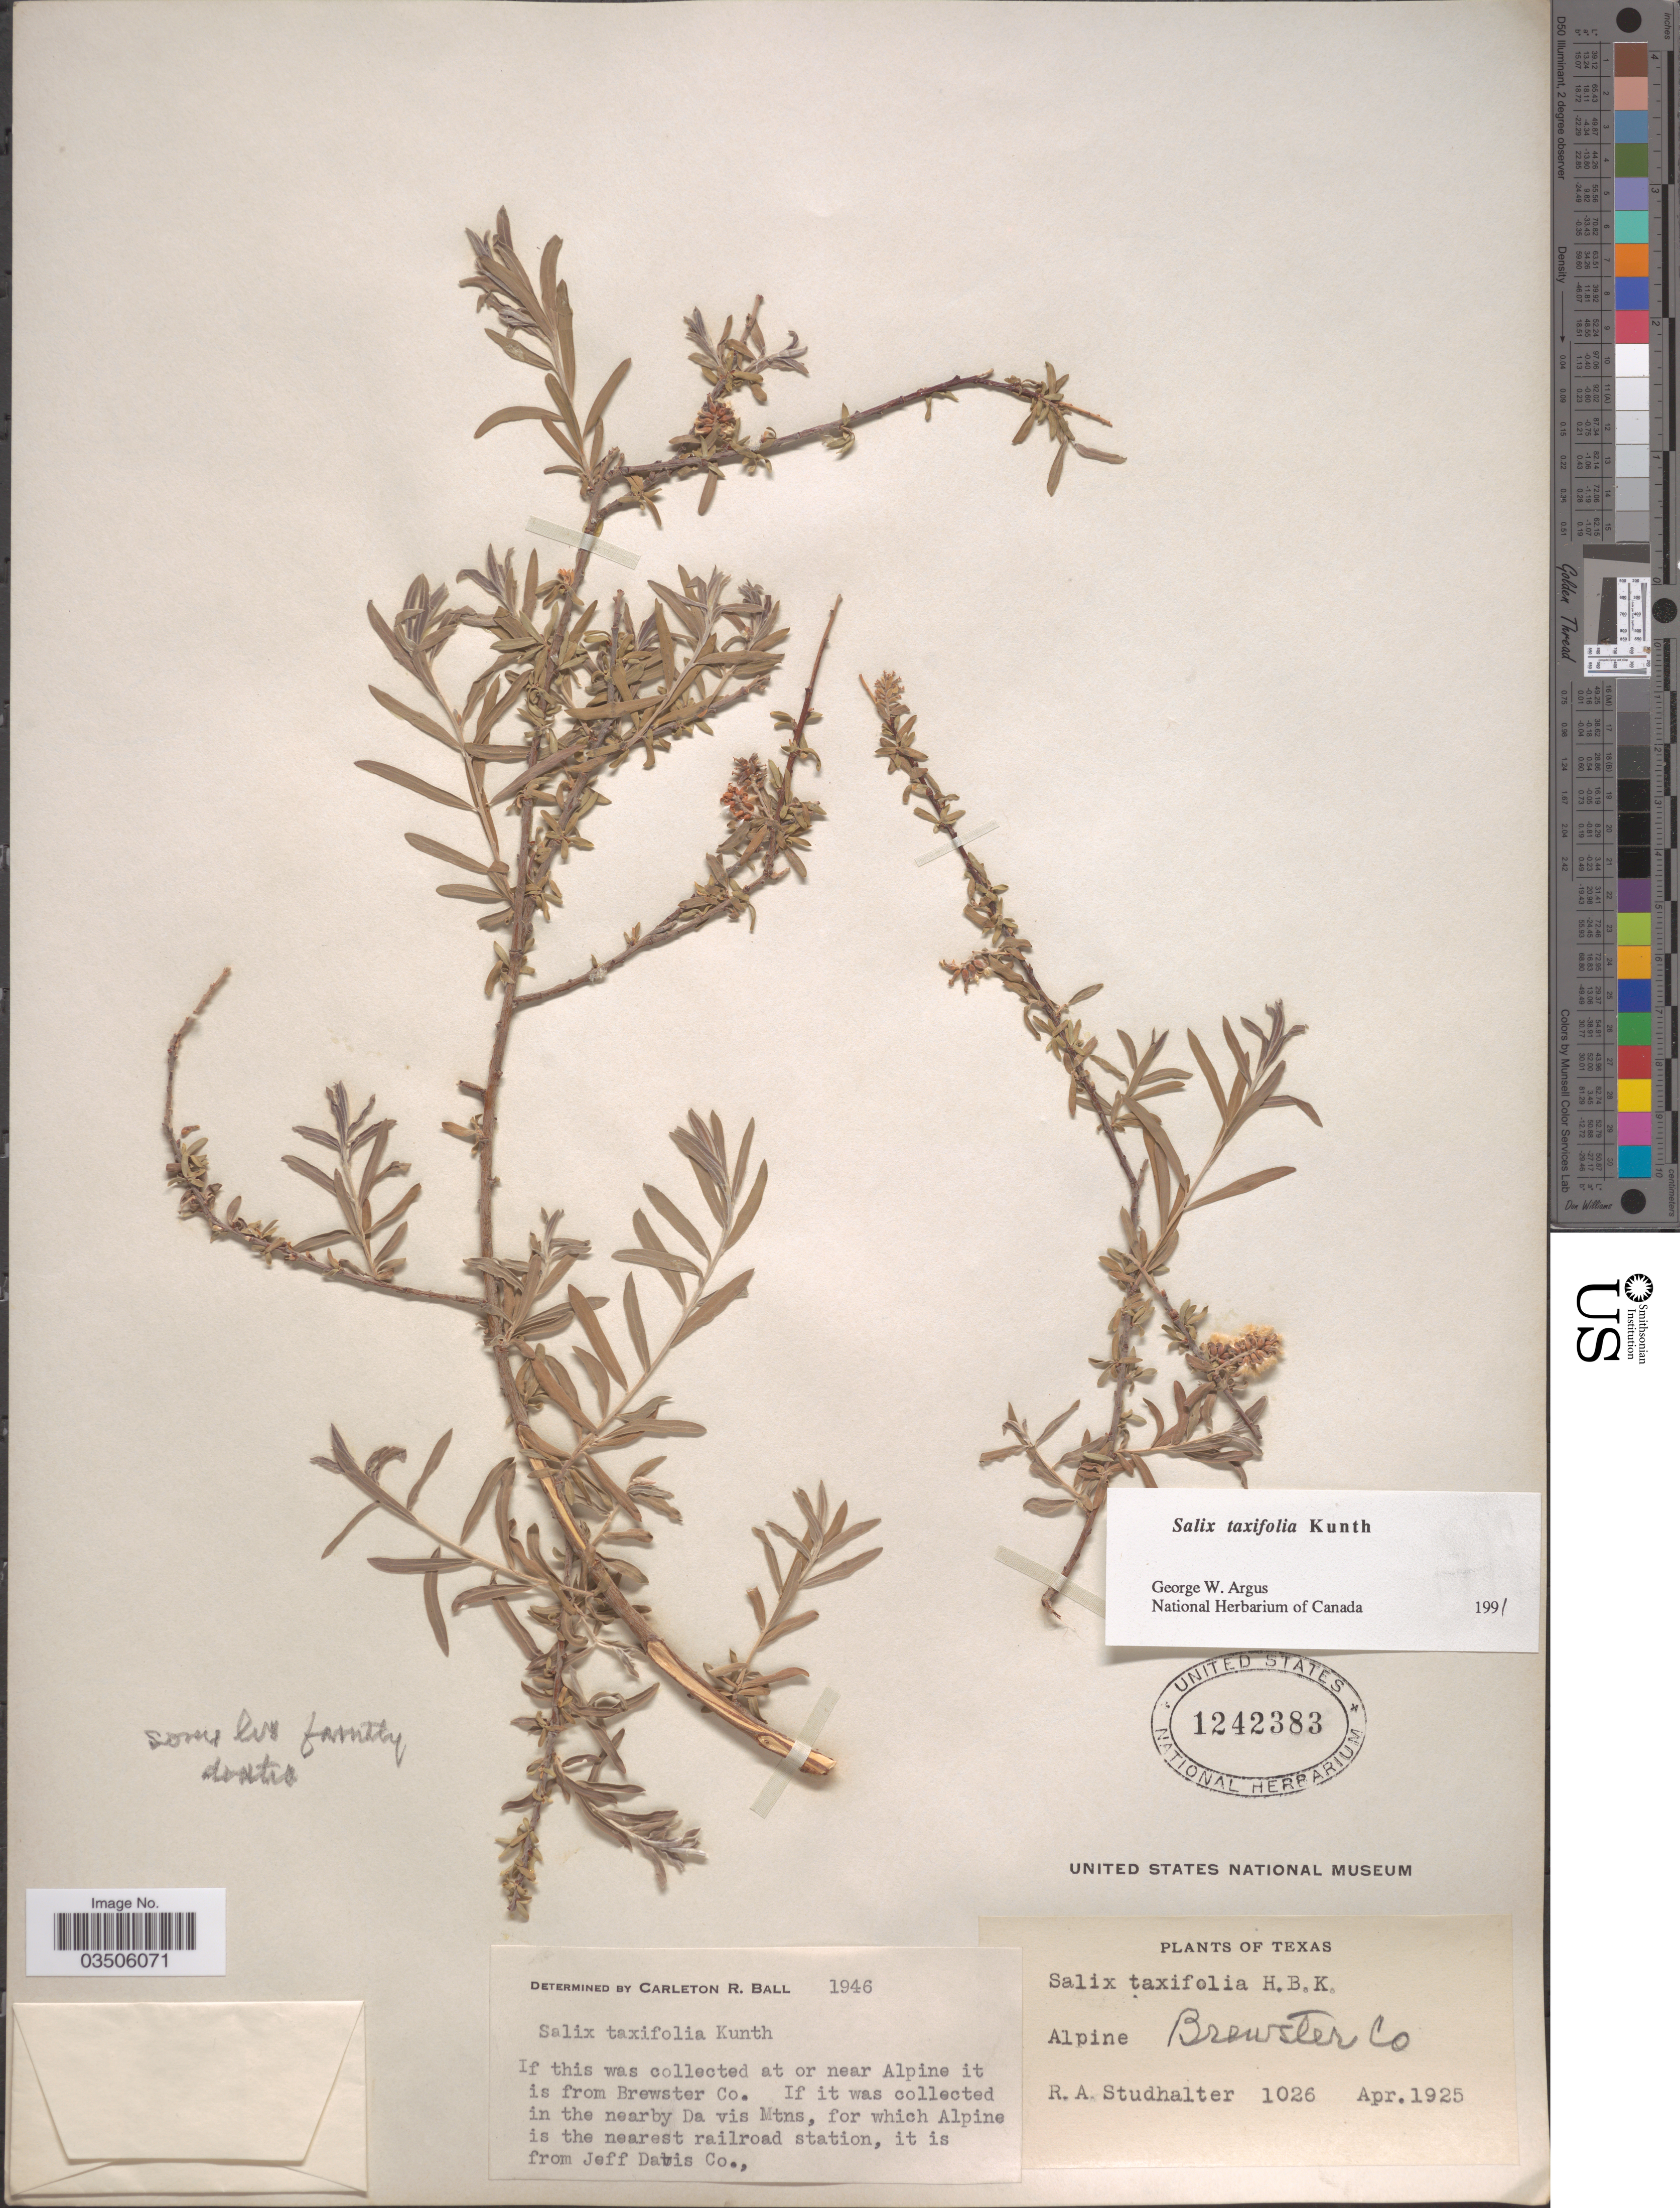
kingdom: Plantae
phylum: Tracheophyta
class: Magnoliopsida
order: Malpighiales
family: Salicaceae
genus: Salix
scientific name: Salix taxifolia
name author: Kunth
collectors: R. Studhalter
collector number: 1026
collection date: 1925-04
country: United States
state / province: Texas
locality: Alpine, Brewster Co.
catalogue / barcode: US 1242383